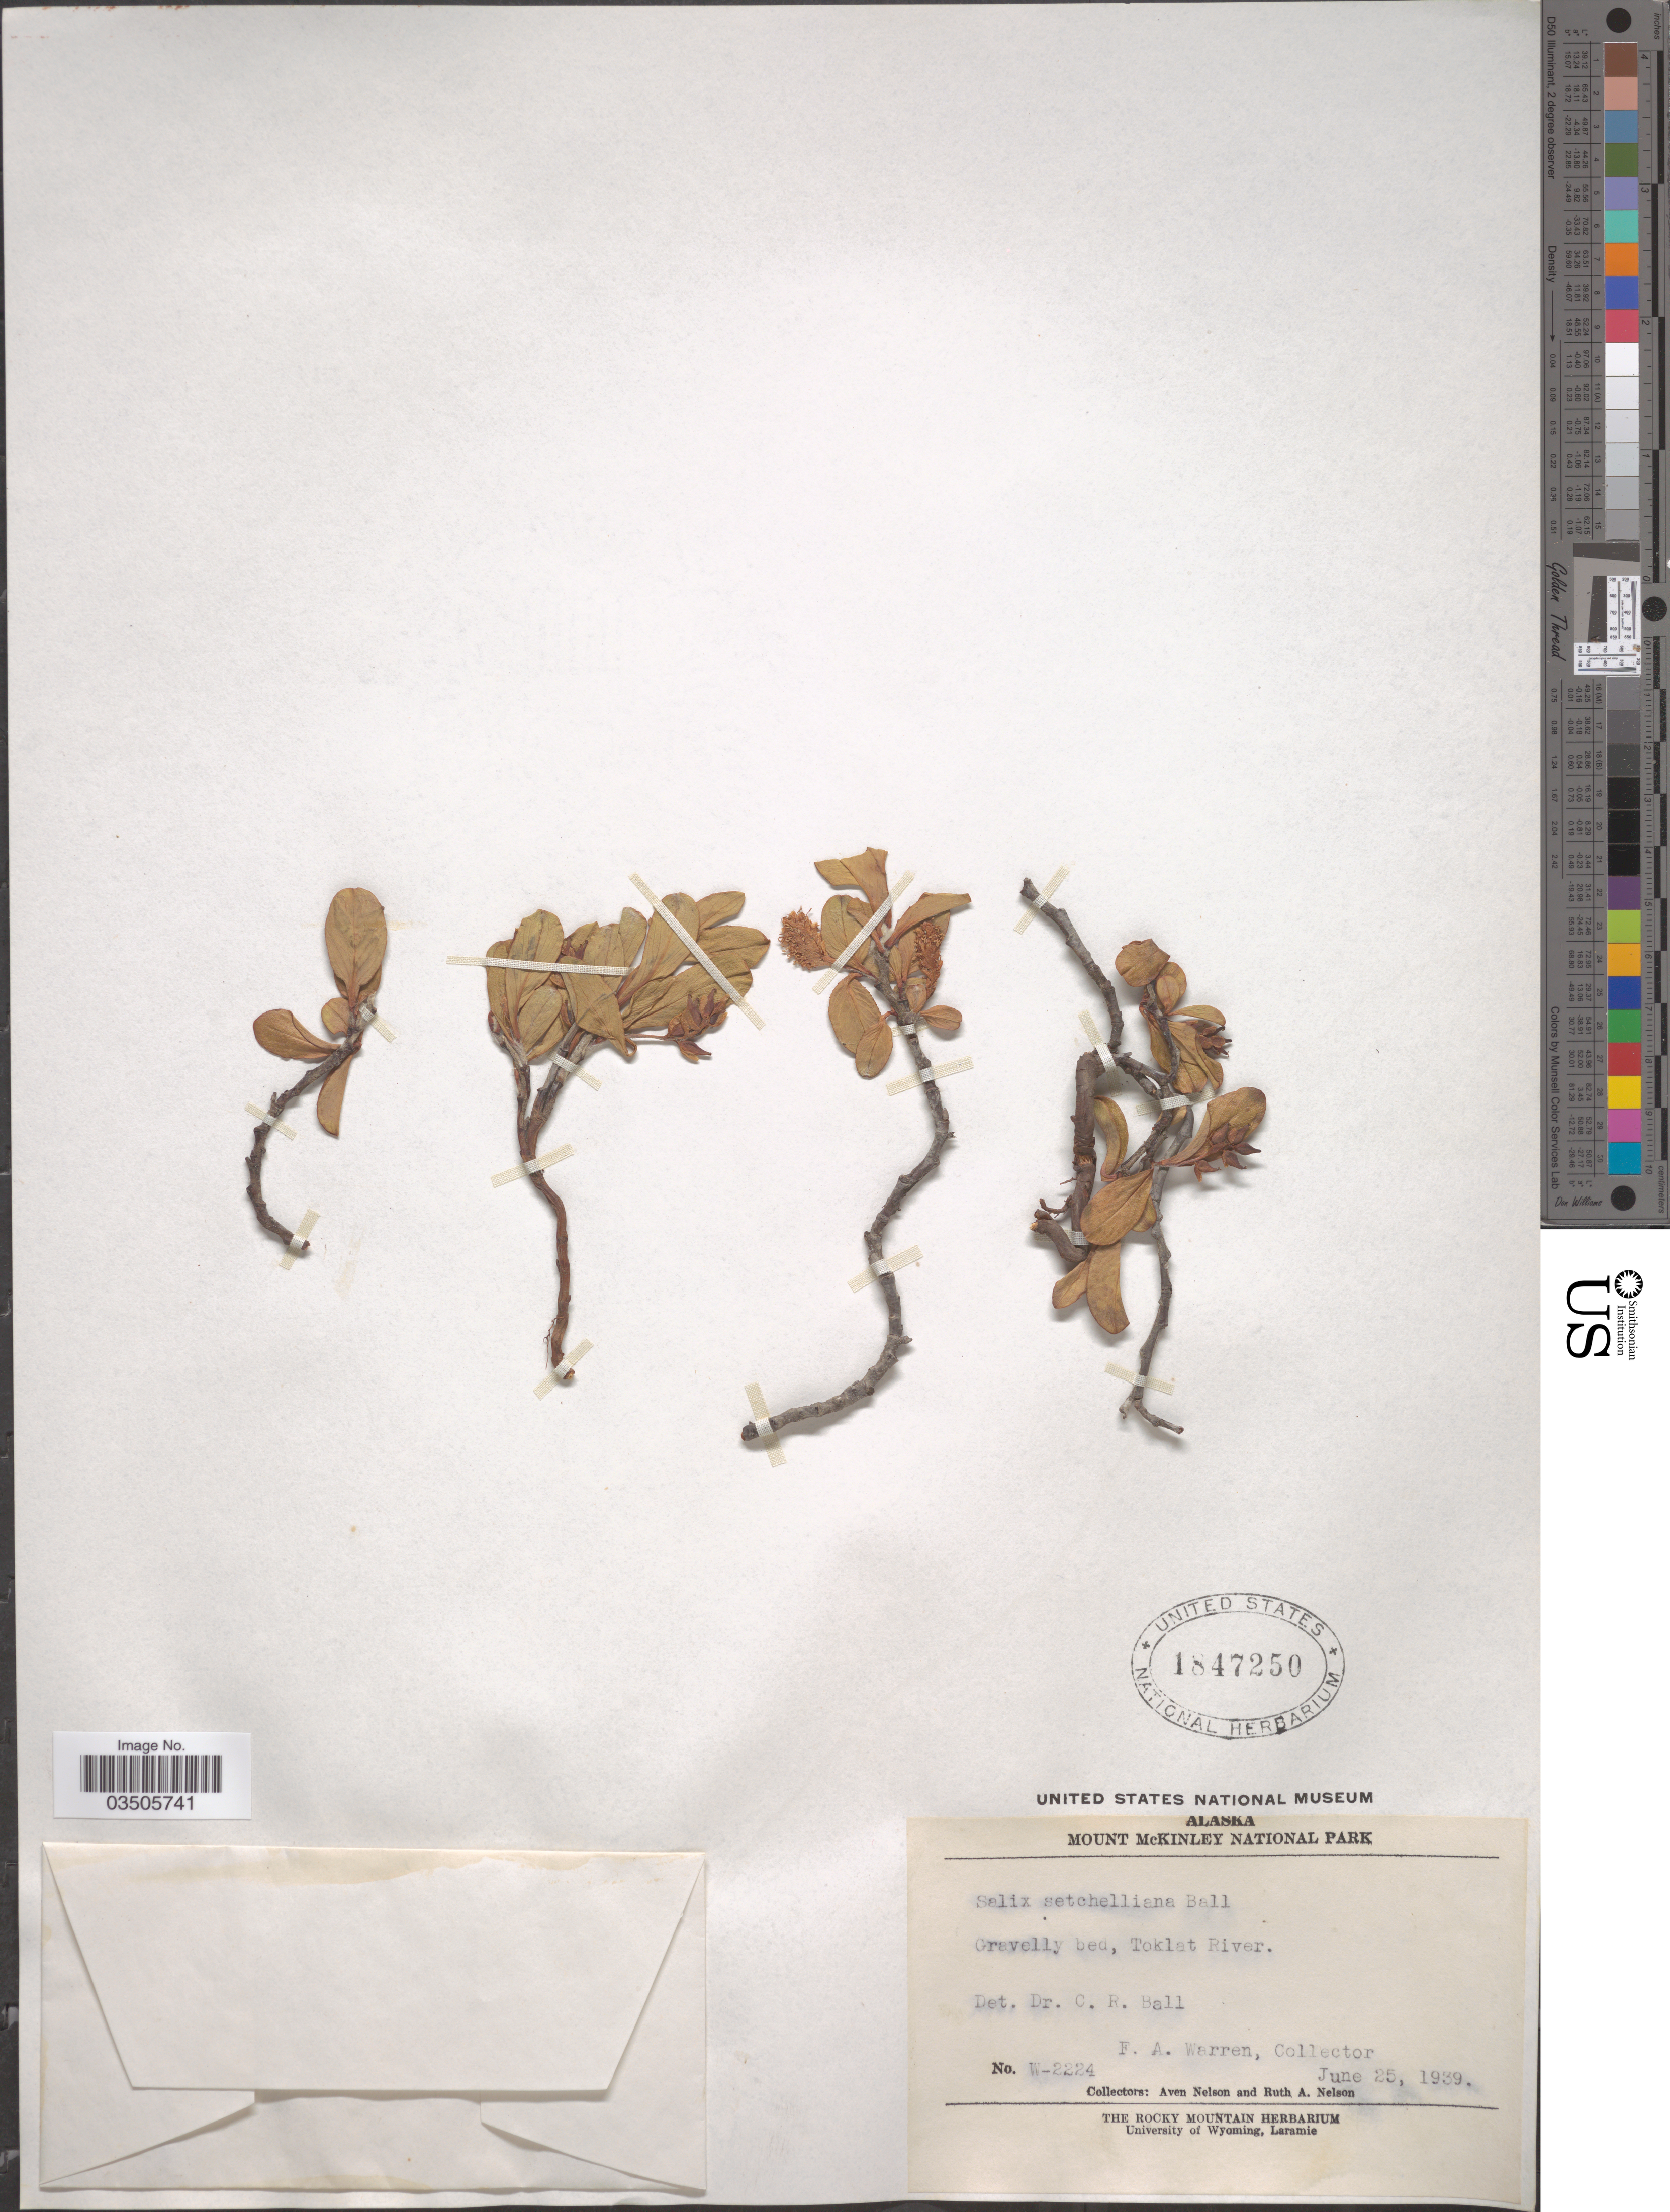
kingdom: Plantae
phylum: Tracheophyta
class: Magnoliopsida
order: Malpighiales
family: Salicaceae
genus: Salix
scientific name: Salix setchelliana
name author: C.R. Ball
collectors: F. Warren, A. Nelson & R. A. Nelson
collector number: W-2224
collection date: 1939-06-25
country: United States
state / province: Alaska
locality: Toklat River.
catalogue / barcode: US 1847250